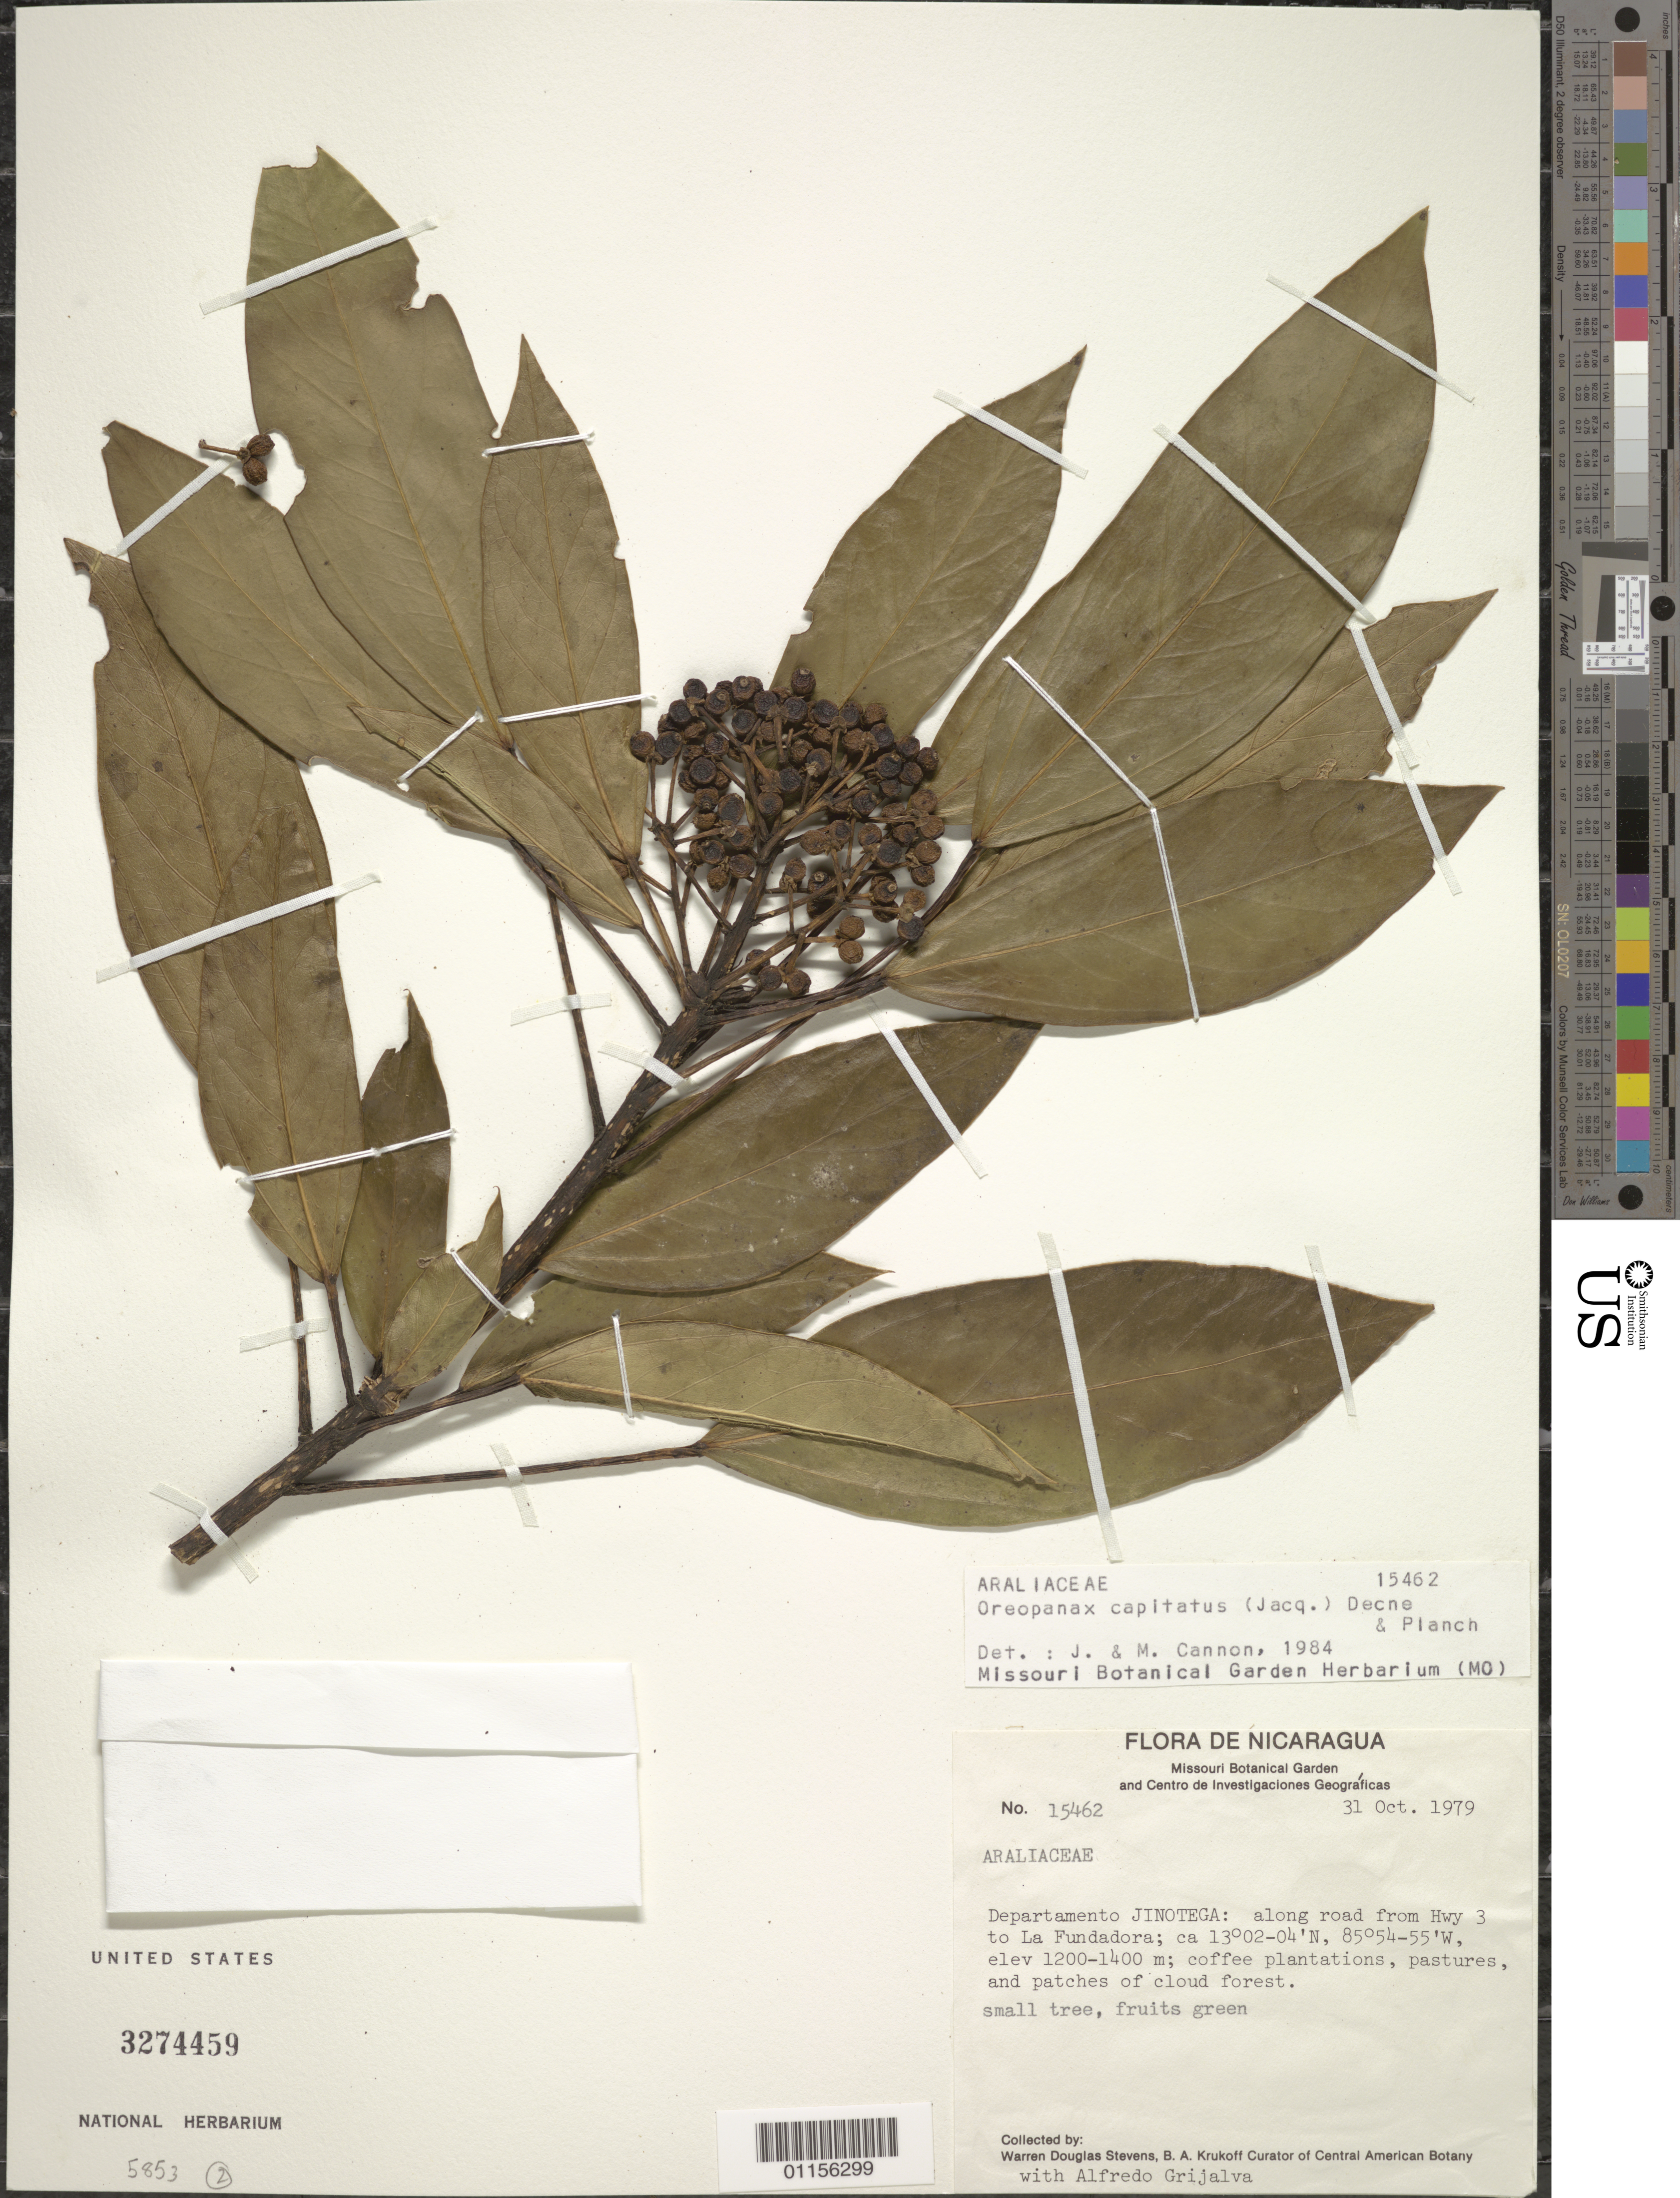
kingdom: Plantae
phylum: Tracheophyta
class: Magnoliopsida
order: Apiales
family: Araliaceae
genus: Oreopanax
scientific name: Oreopanax capitatus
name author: (Jacq.) Decne. & Planch.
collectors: W. D. Stevens, B. A. Krukoff & A. Grijalva P.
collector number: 15462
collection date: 1979-10-31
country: Nicaragua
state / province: Jinotega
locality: Along Rd from Hwy 3 to La Fundadora.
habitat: Coffee plantations, pastures, and patches of cloud forest. Small tree.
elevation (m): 1200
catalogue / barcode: US 3274459